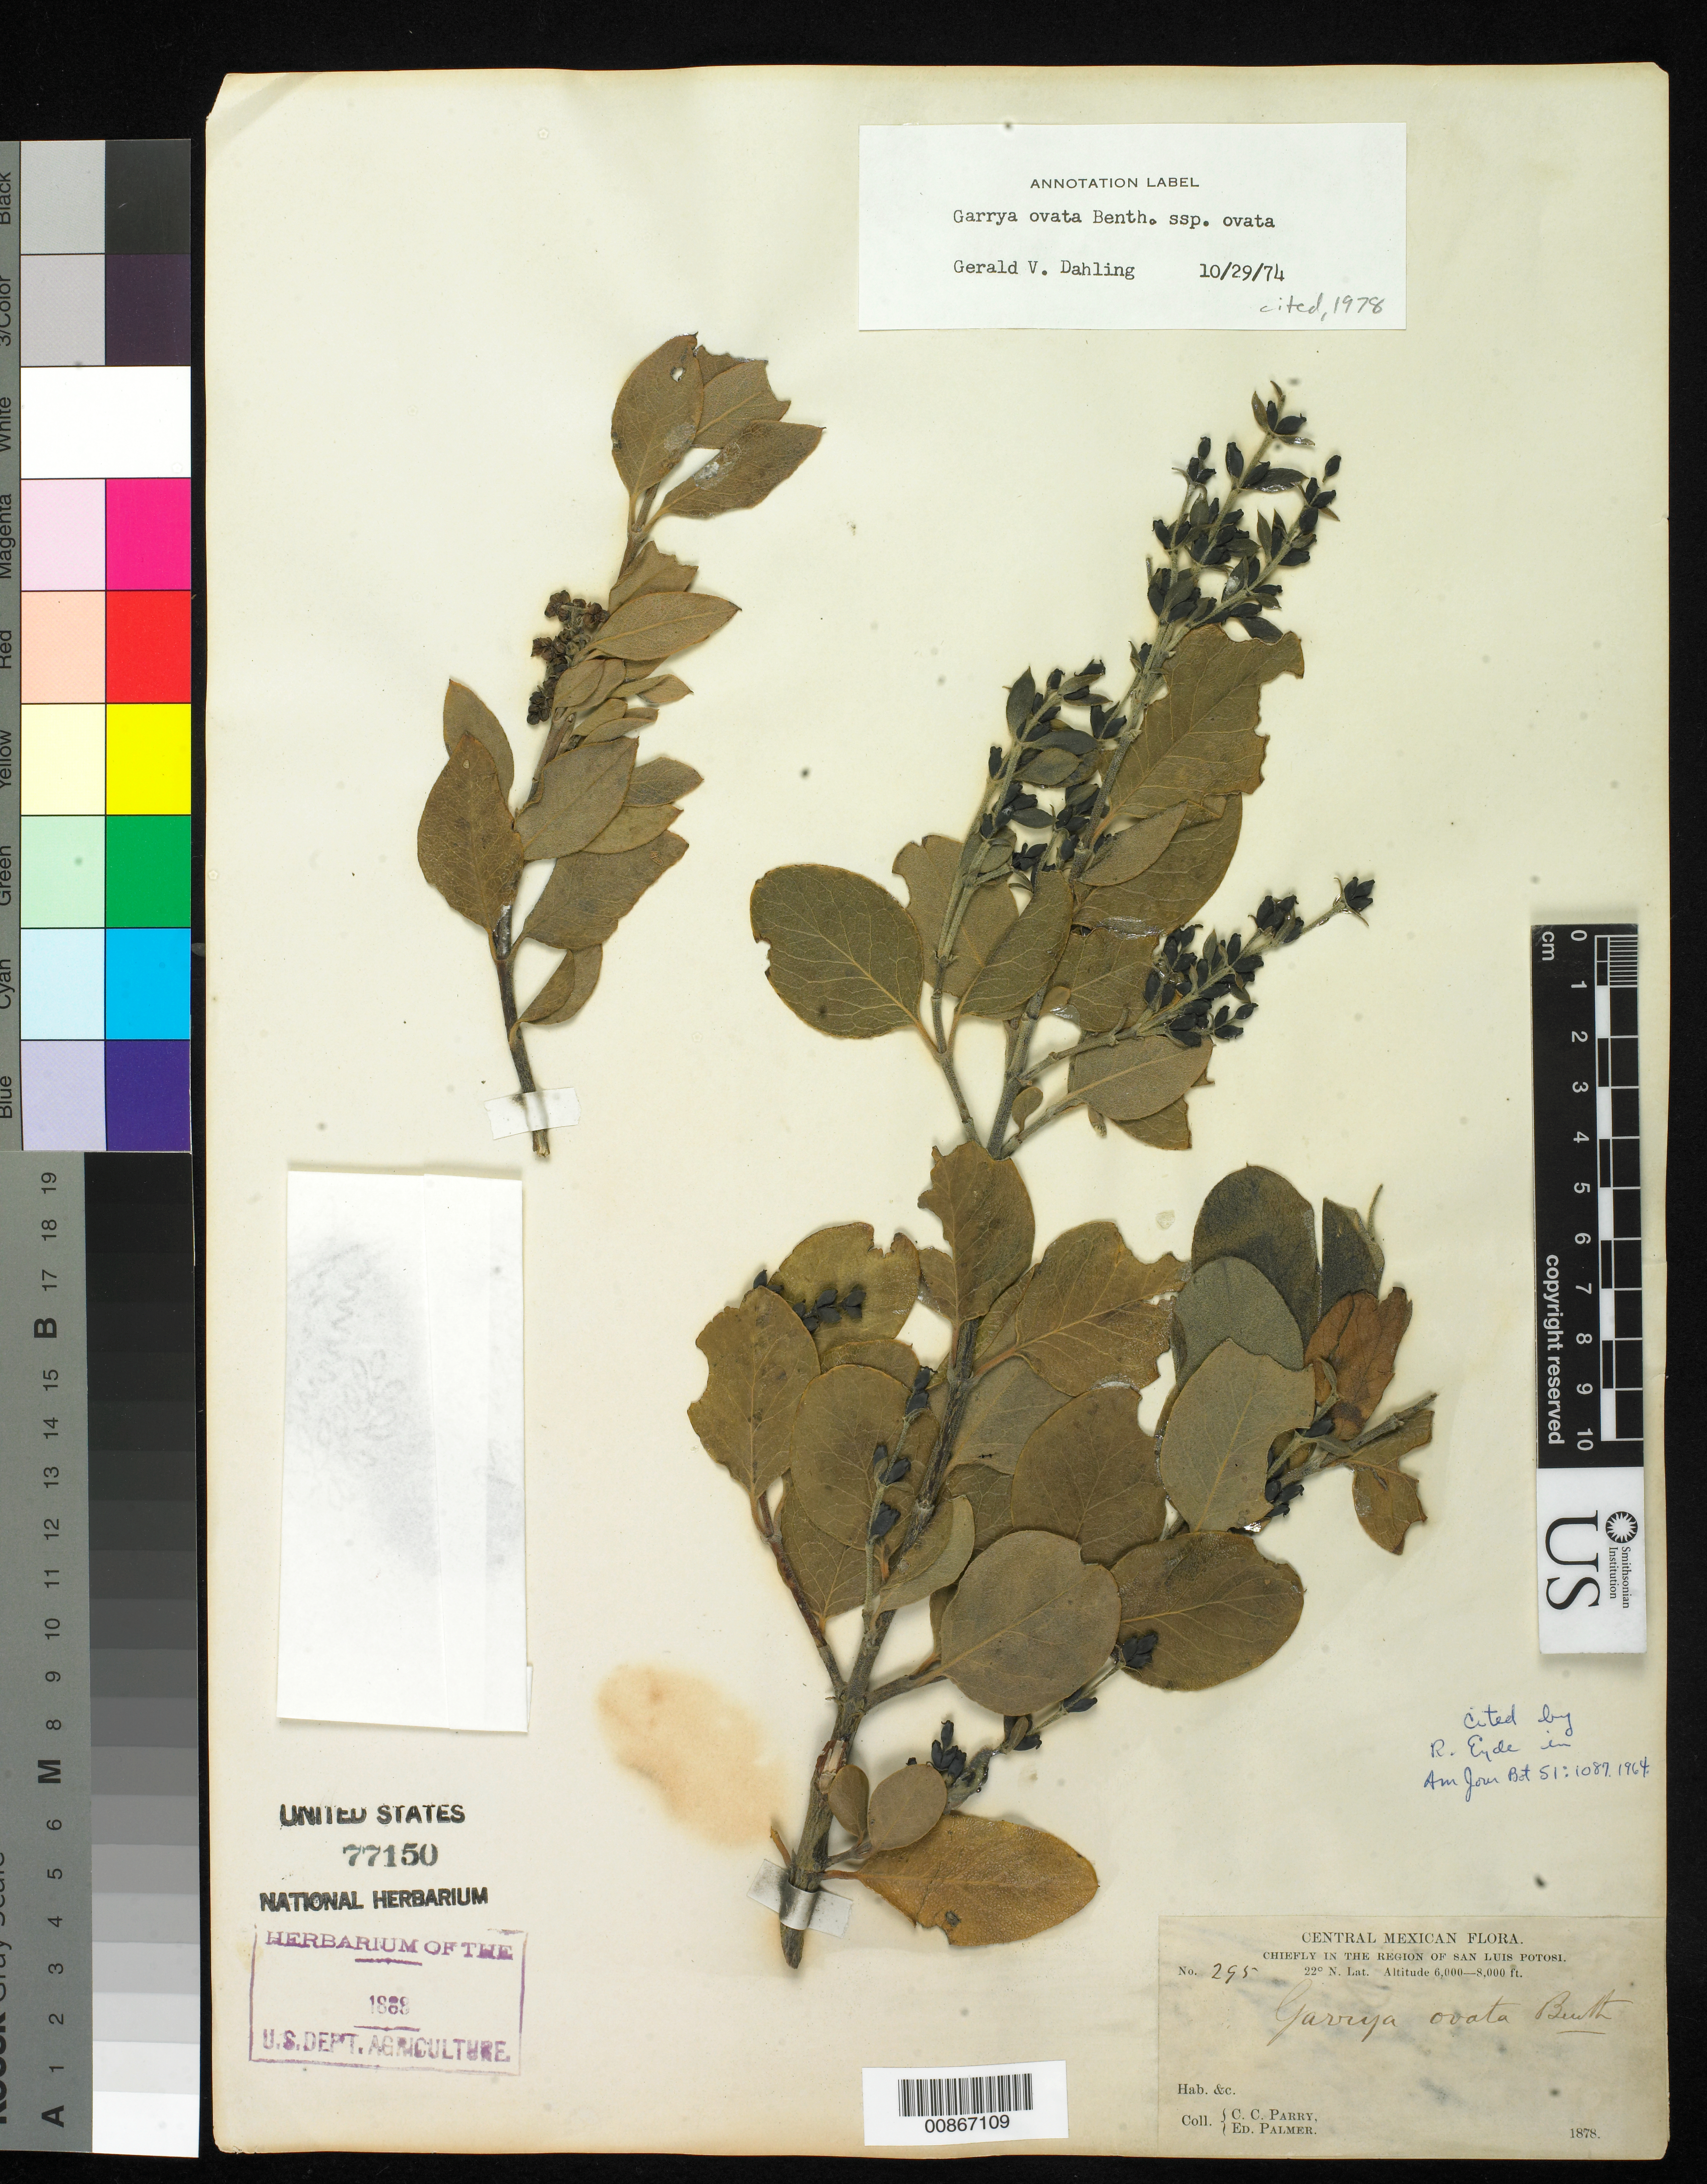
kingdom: Plantae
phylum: Tracheophyta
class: Magnoliopsida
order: Garryales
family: Garryaceae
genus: Garrya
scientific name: Garrya ovata subsp. ovata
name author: Benth.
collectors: C. C. Parry & E. Palmer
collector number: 295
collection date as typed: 1878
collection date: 1878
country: Mexico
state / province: San Luis Potosí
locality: Chiefly in the region of San Luis Potosí.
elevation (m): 1829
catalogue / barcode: US 77150